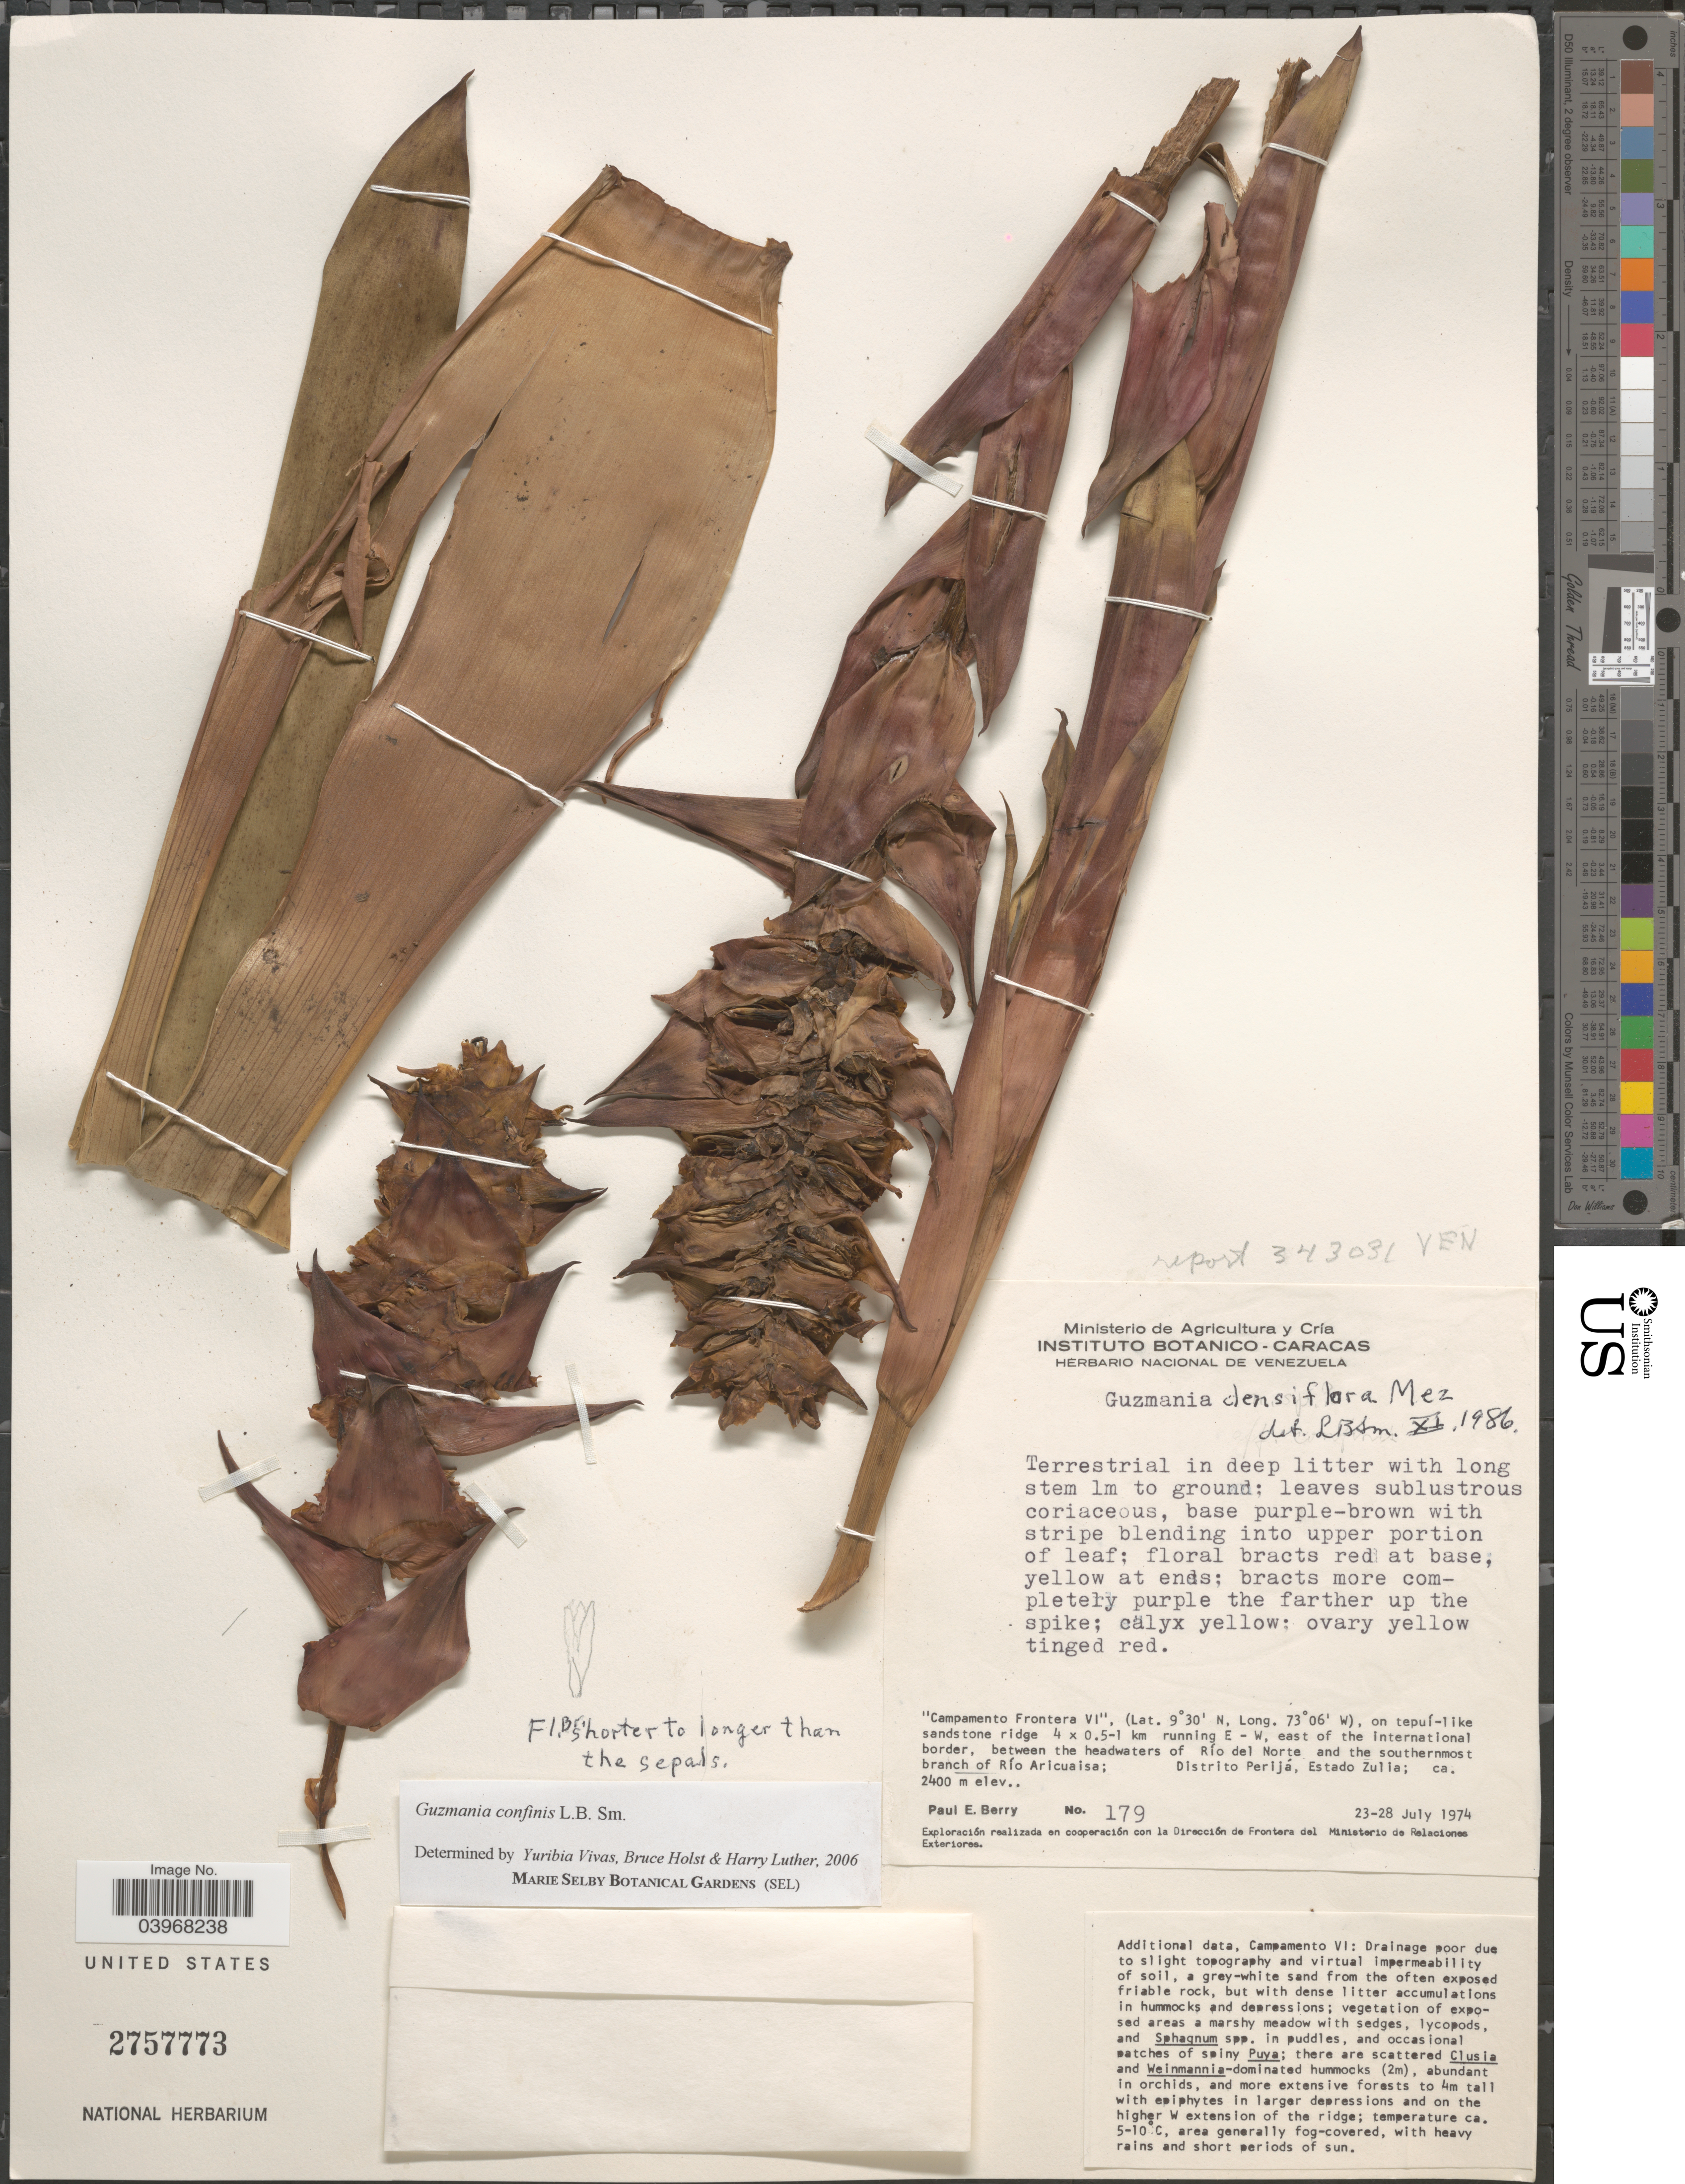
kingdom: Plantae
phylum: Tracheophyta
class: Liliopsida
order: Poales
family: Bromeliaceae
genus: Guzmania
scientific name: Guzmania confinis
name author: L.B. Sm.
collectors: P. E. Berry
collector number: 179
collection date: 1974-07-23/1974-07-28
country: Venezuela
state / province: Zulia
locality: Campamento Frontera VI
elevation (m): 2400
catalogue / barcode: US 2757773